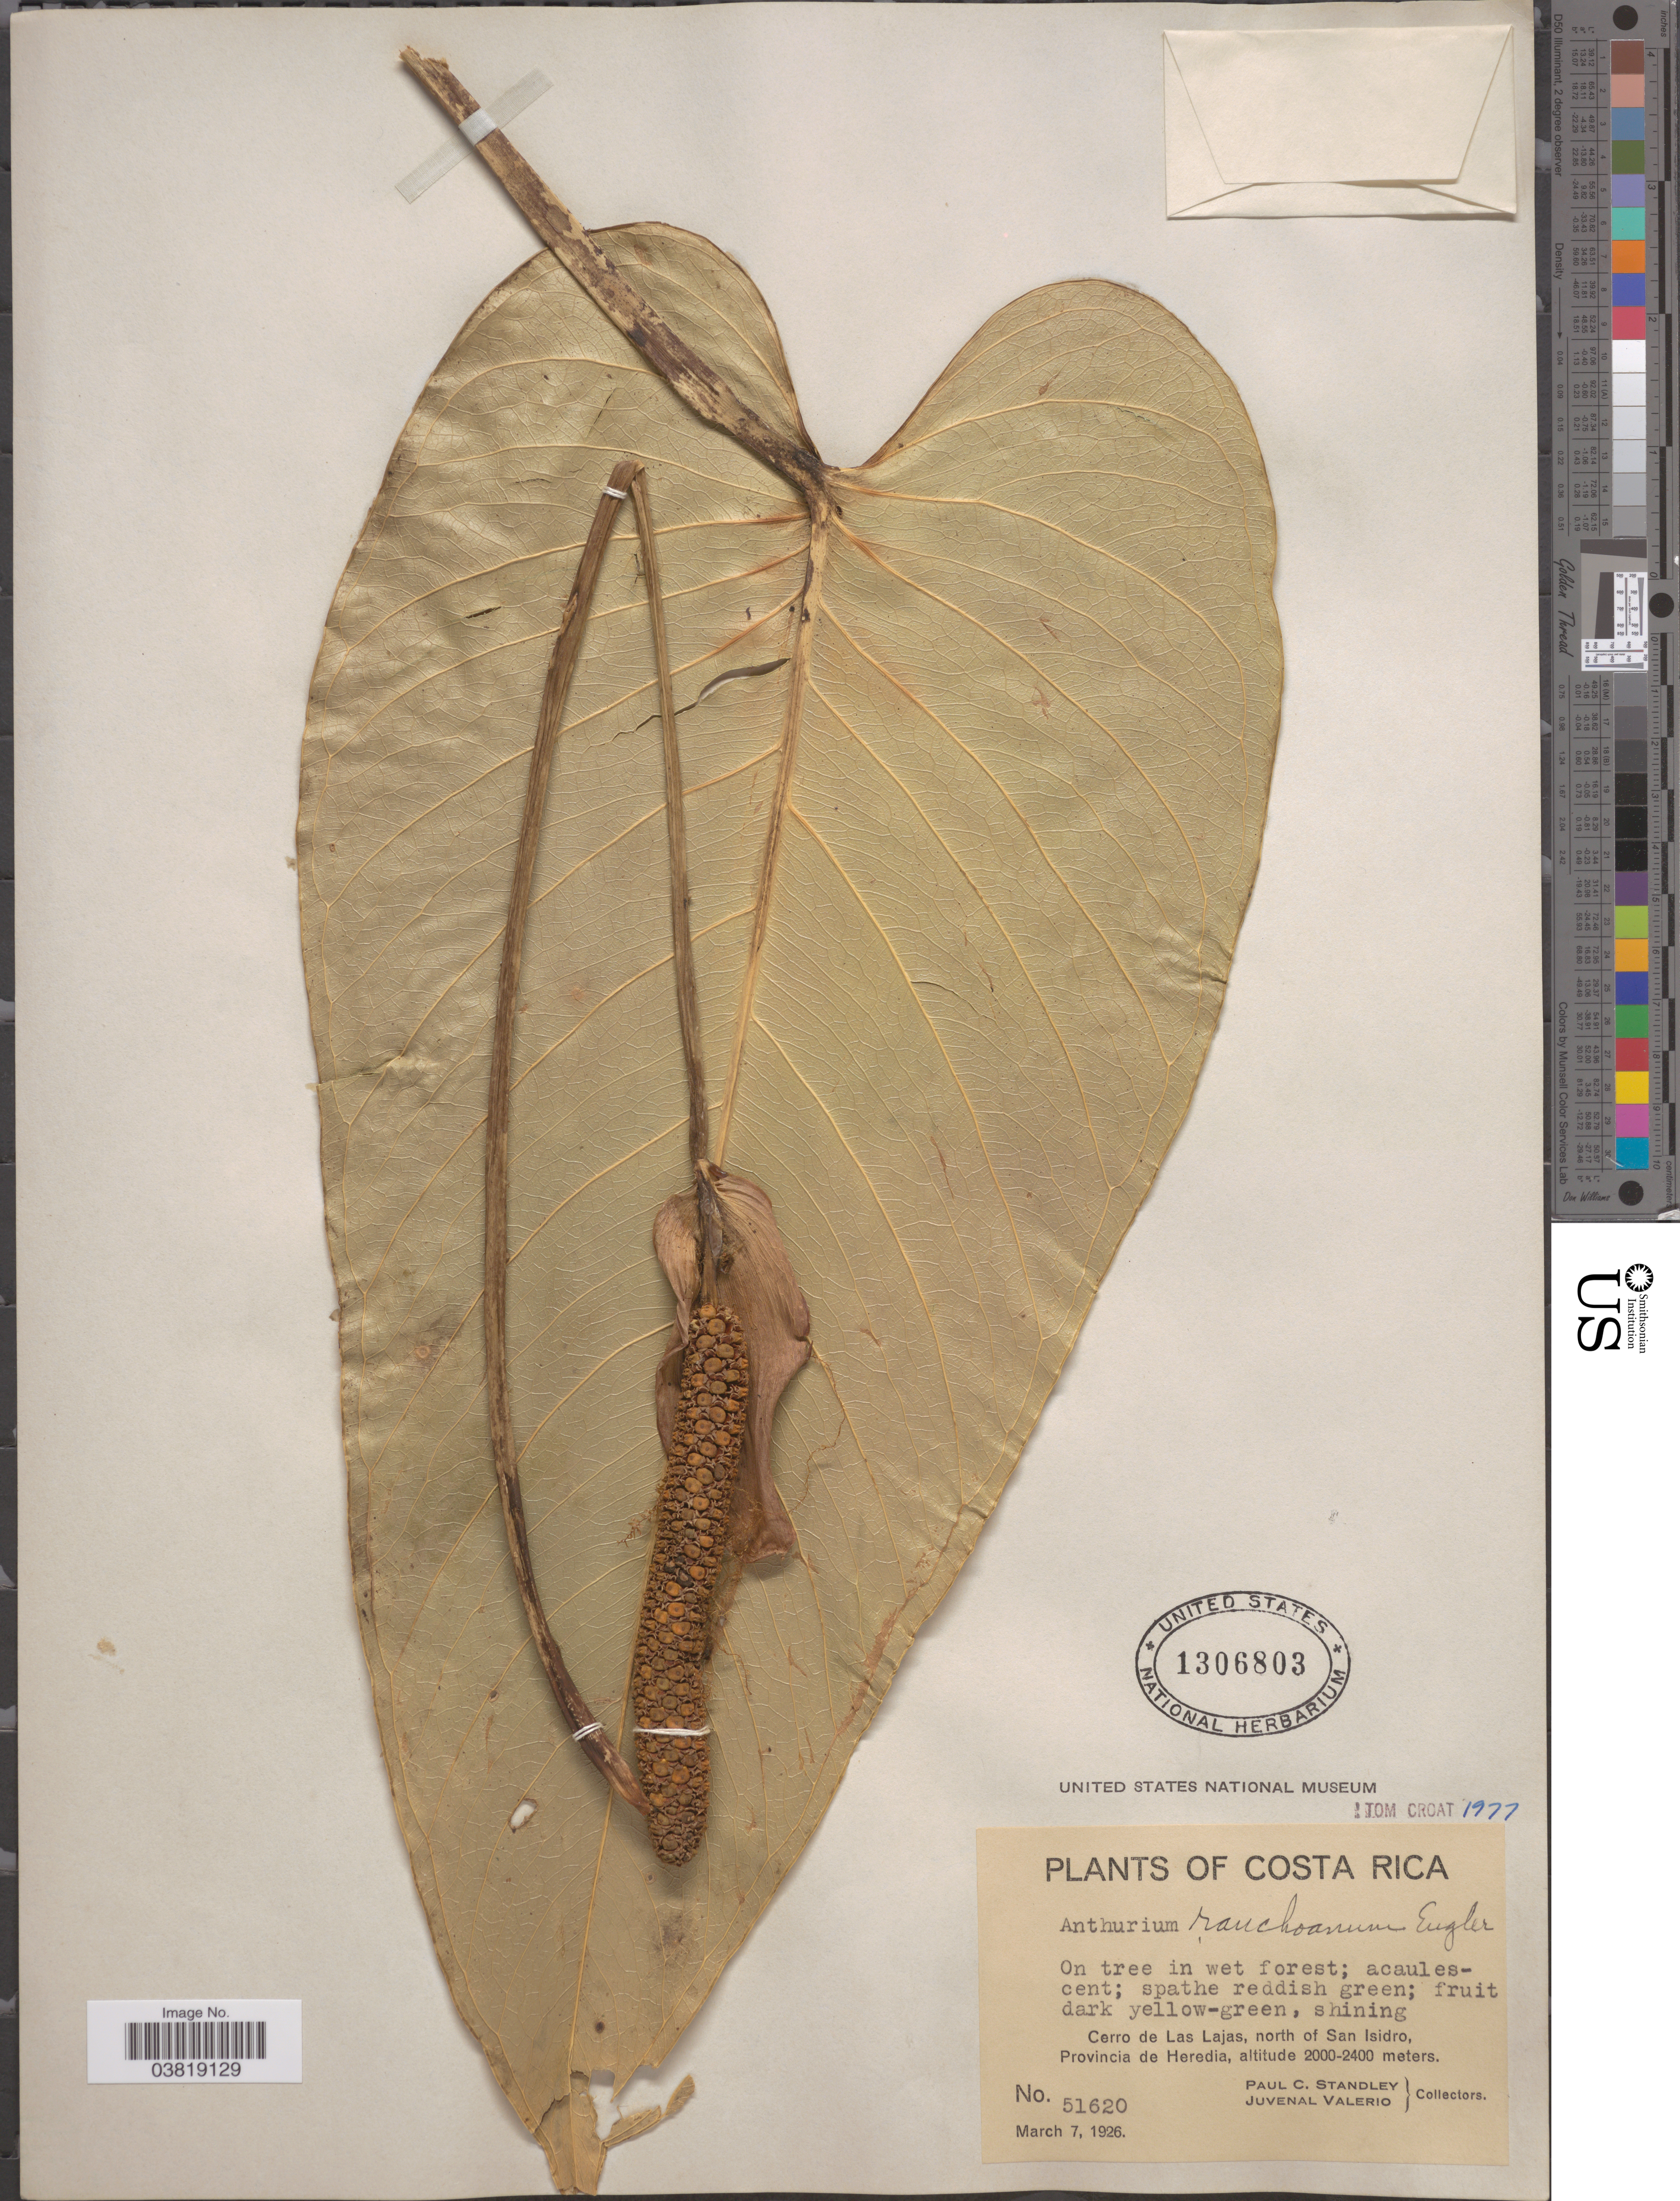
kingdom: Plantae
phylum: Tracheophyta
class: Liliopsida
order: Alismatales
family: Araceae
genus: Anthurium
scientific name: Anthurium ranchoanum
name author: Engl.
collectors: P. C. Standley & J. Valerio R.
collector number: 51620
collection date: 1926-03-07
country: Costa Rica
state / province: Heredia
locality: Cerro de Las Lajas, north of San Isidro.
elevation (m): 2000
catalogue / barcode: US 1306803